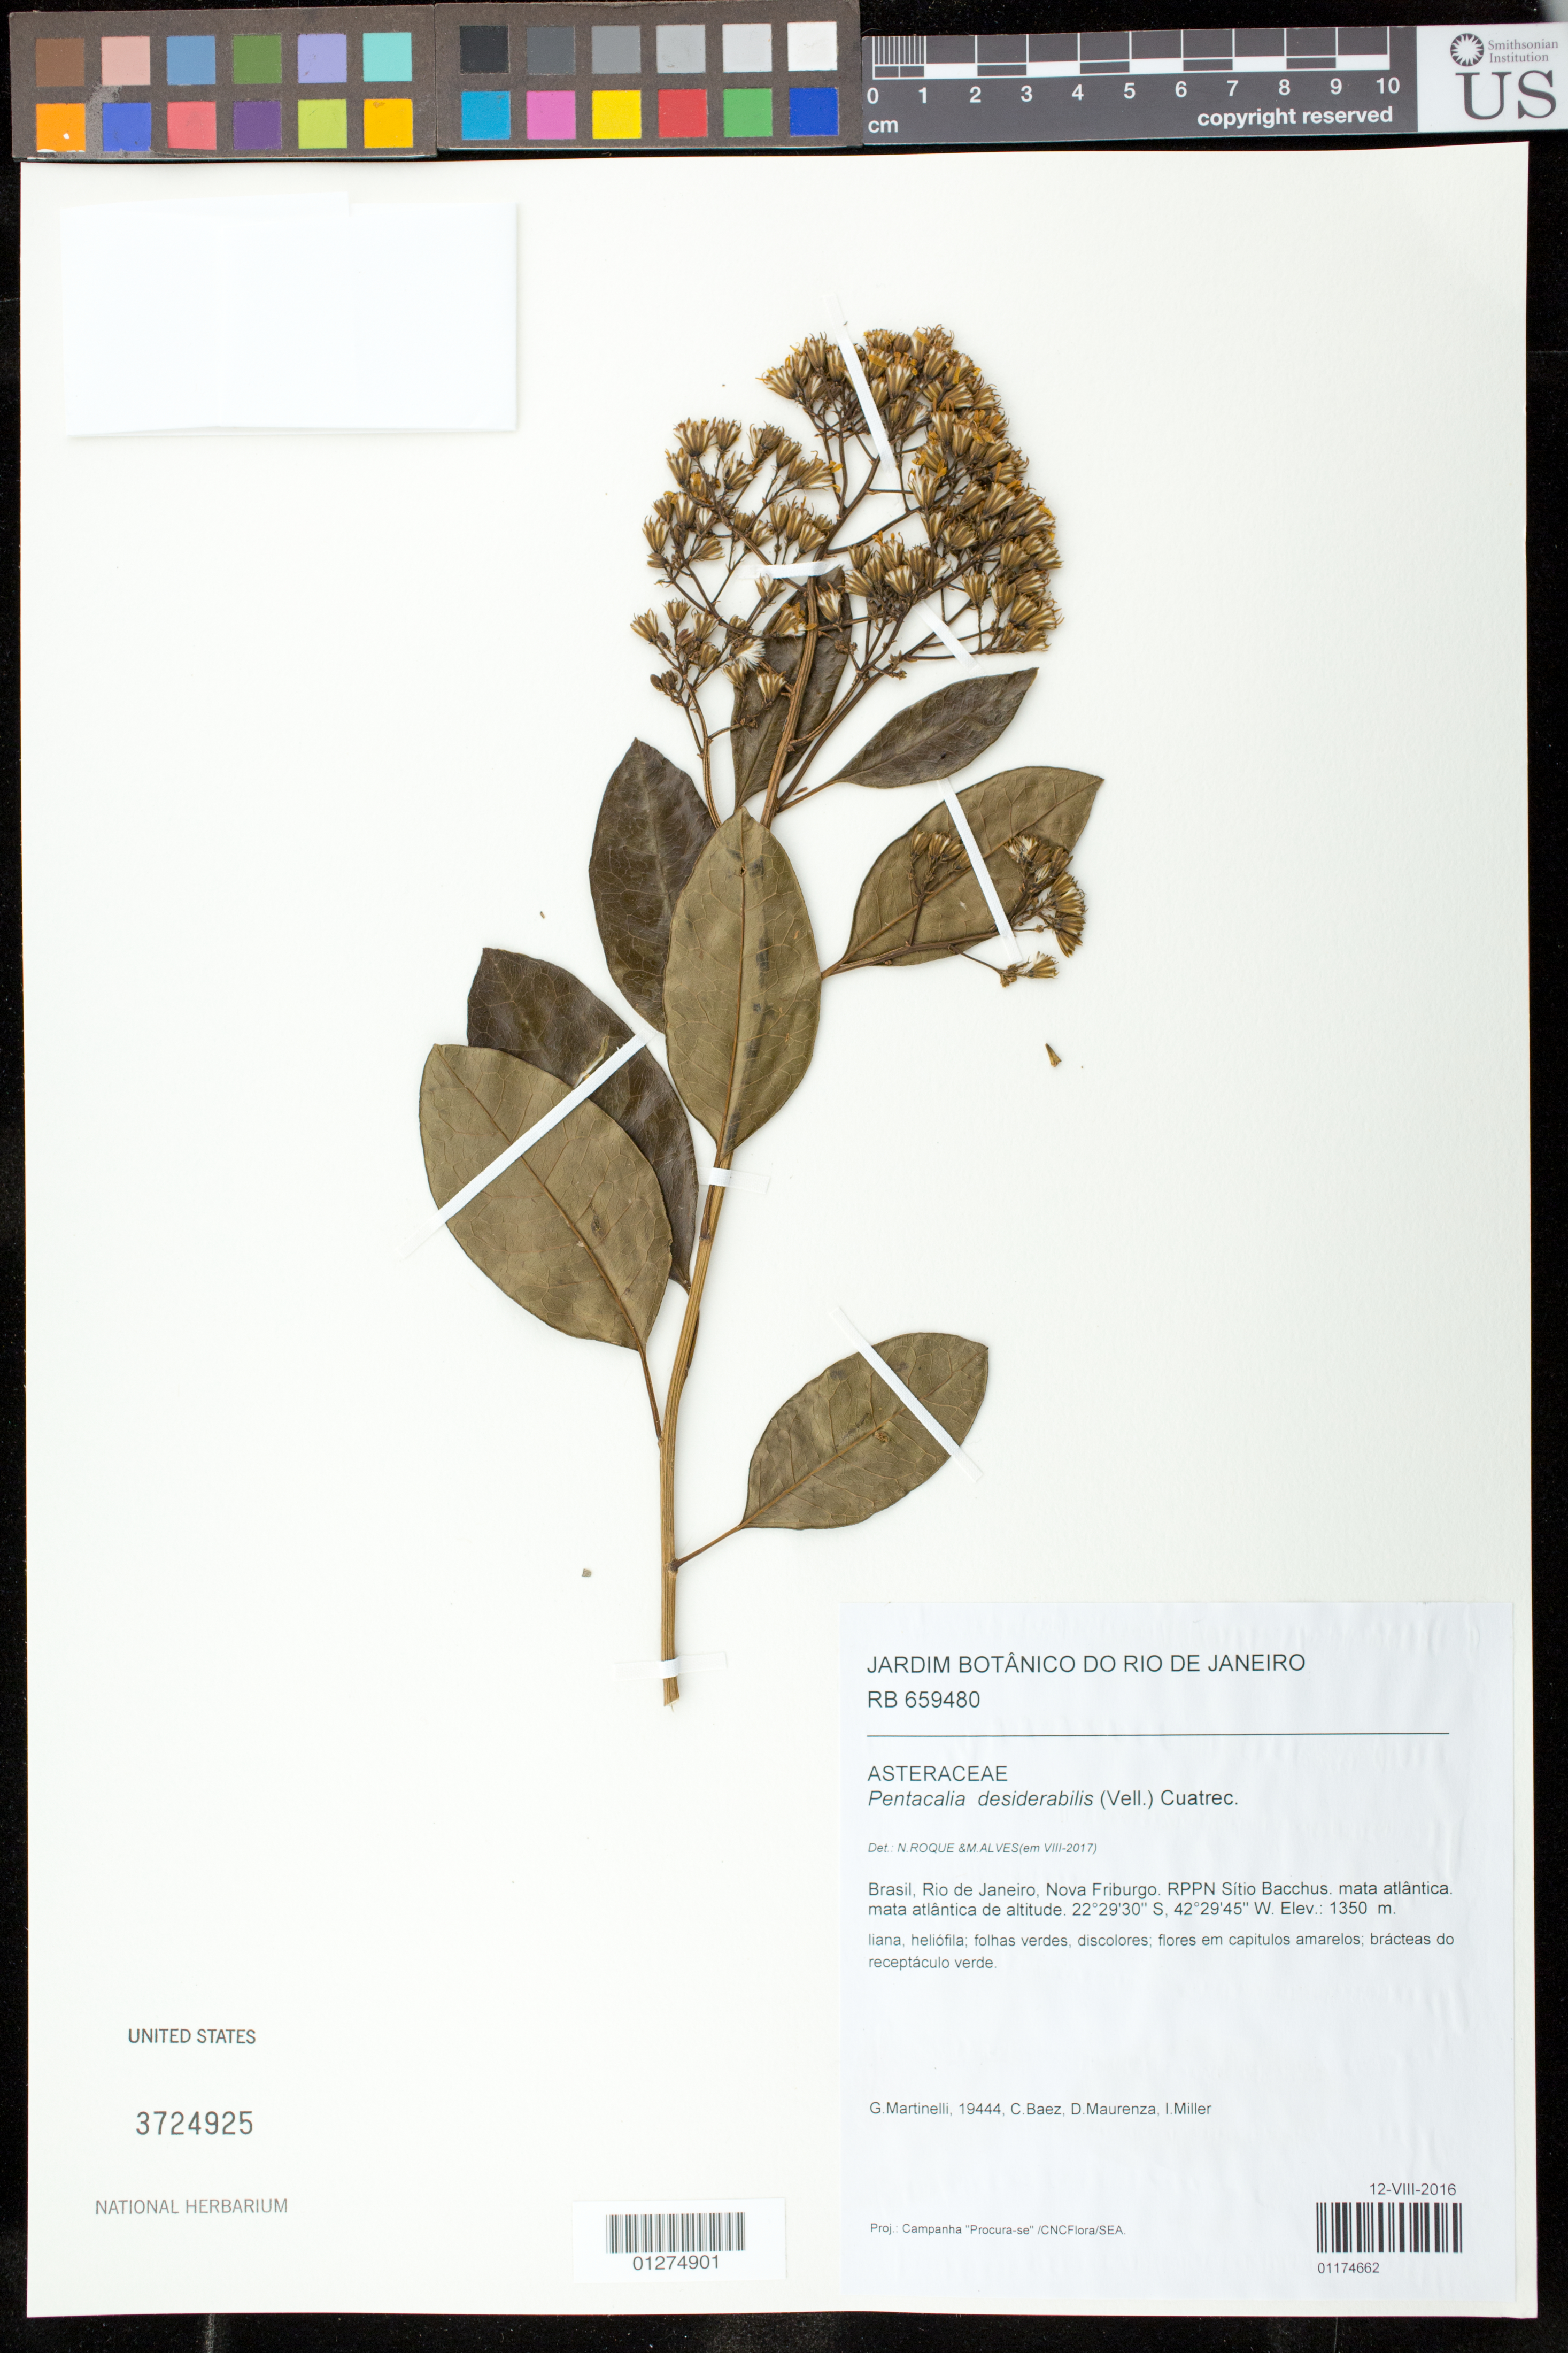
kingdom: Plantae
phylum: Tracheophyta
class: Magnoliopsida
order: Asterales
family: Asteraceae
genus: Pentacalia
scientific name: Pentacalia desiderabilis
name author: (Vell.) Cuatrec.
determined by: Roque, N.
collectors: G. Martinelli, C. Baez, D. Maurenza & I. Miller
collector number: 19444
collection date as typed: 12 VIII 2016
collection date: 2016-08-12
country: Brazil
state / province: Rio de Janeiro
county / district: Nova Friburgo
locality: RPPN Sitio Bacchus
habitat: mata atlântica de altitude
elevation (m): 1350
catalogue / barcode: US 3724925